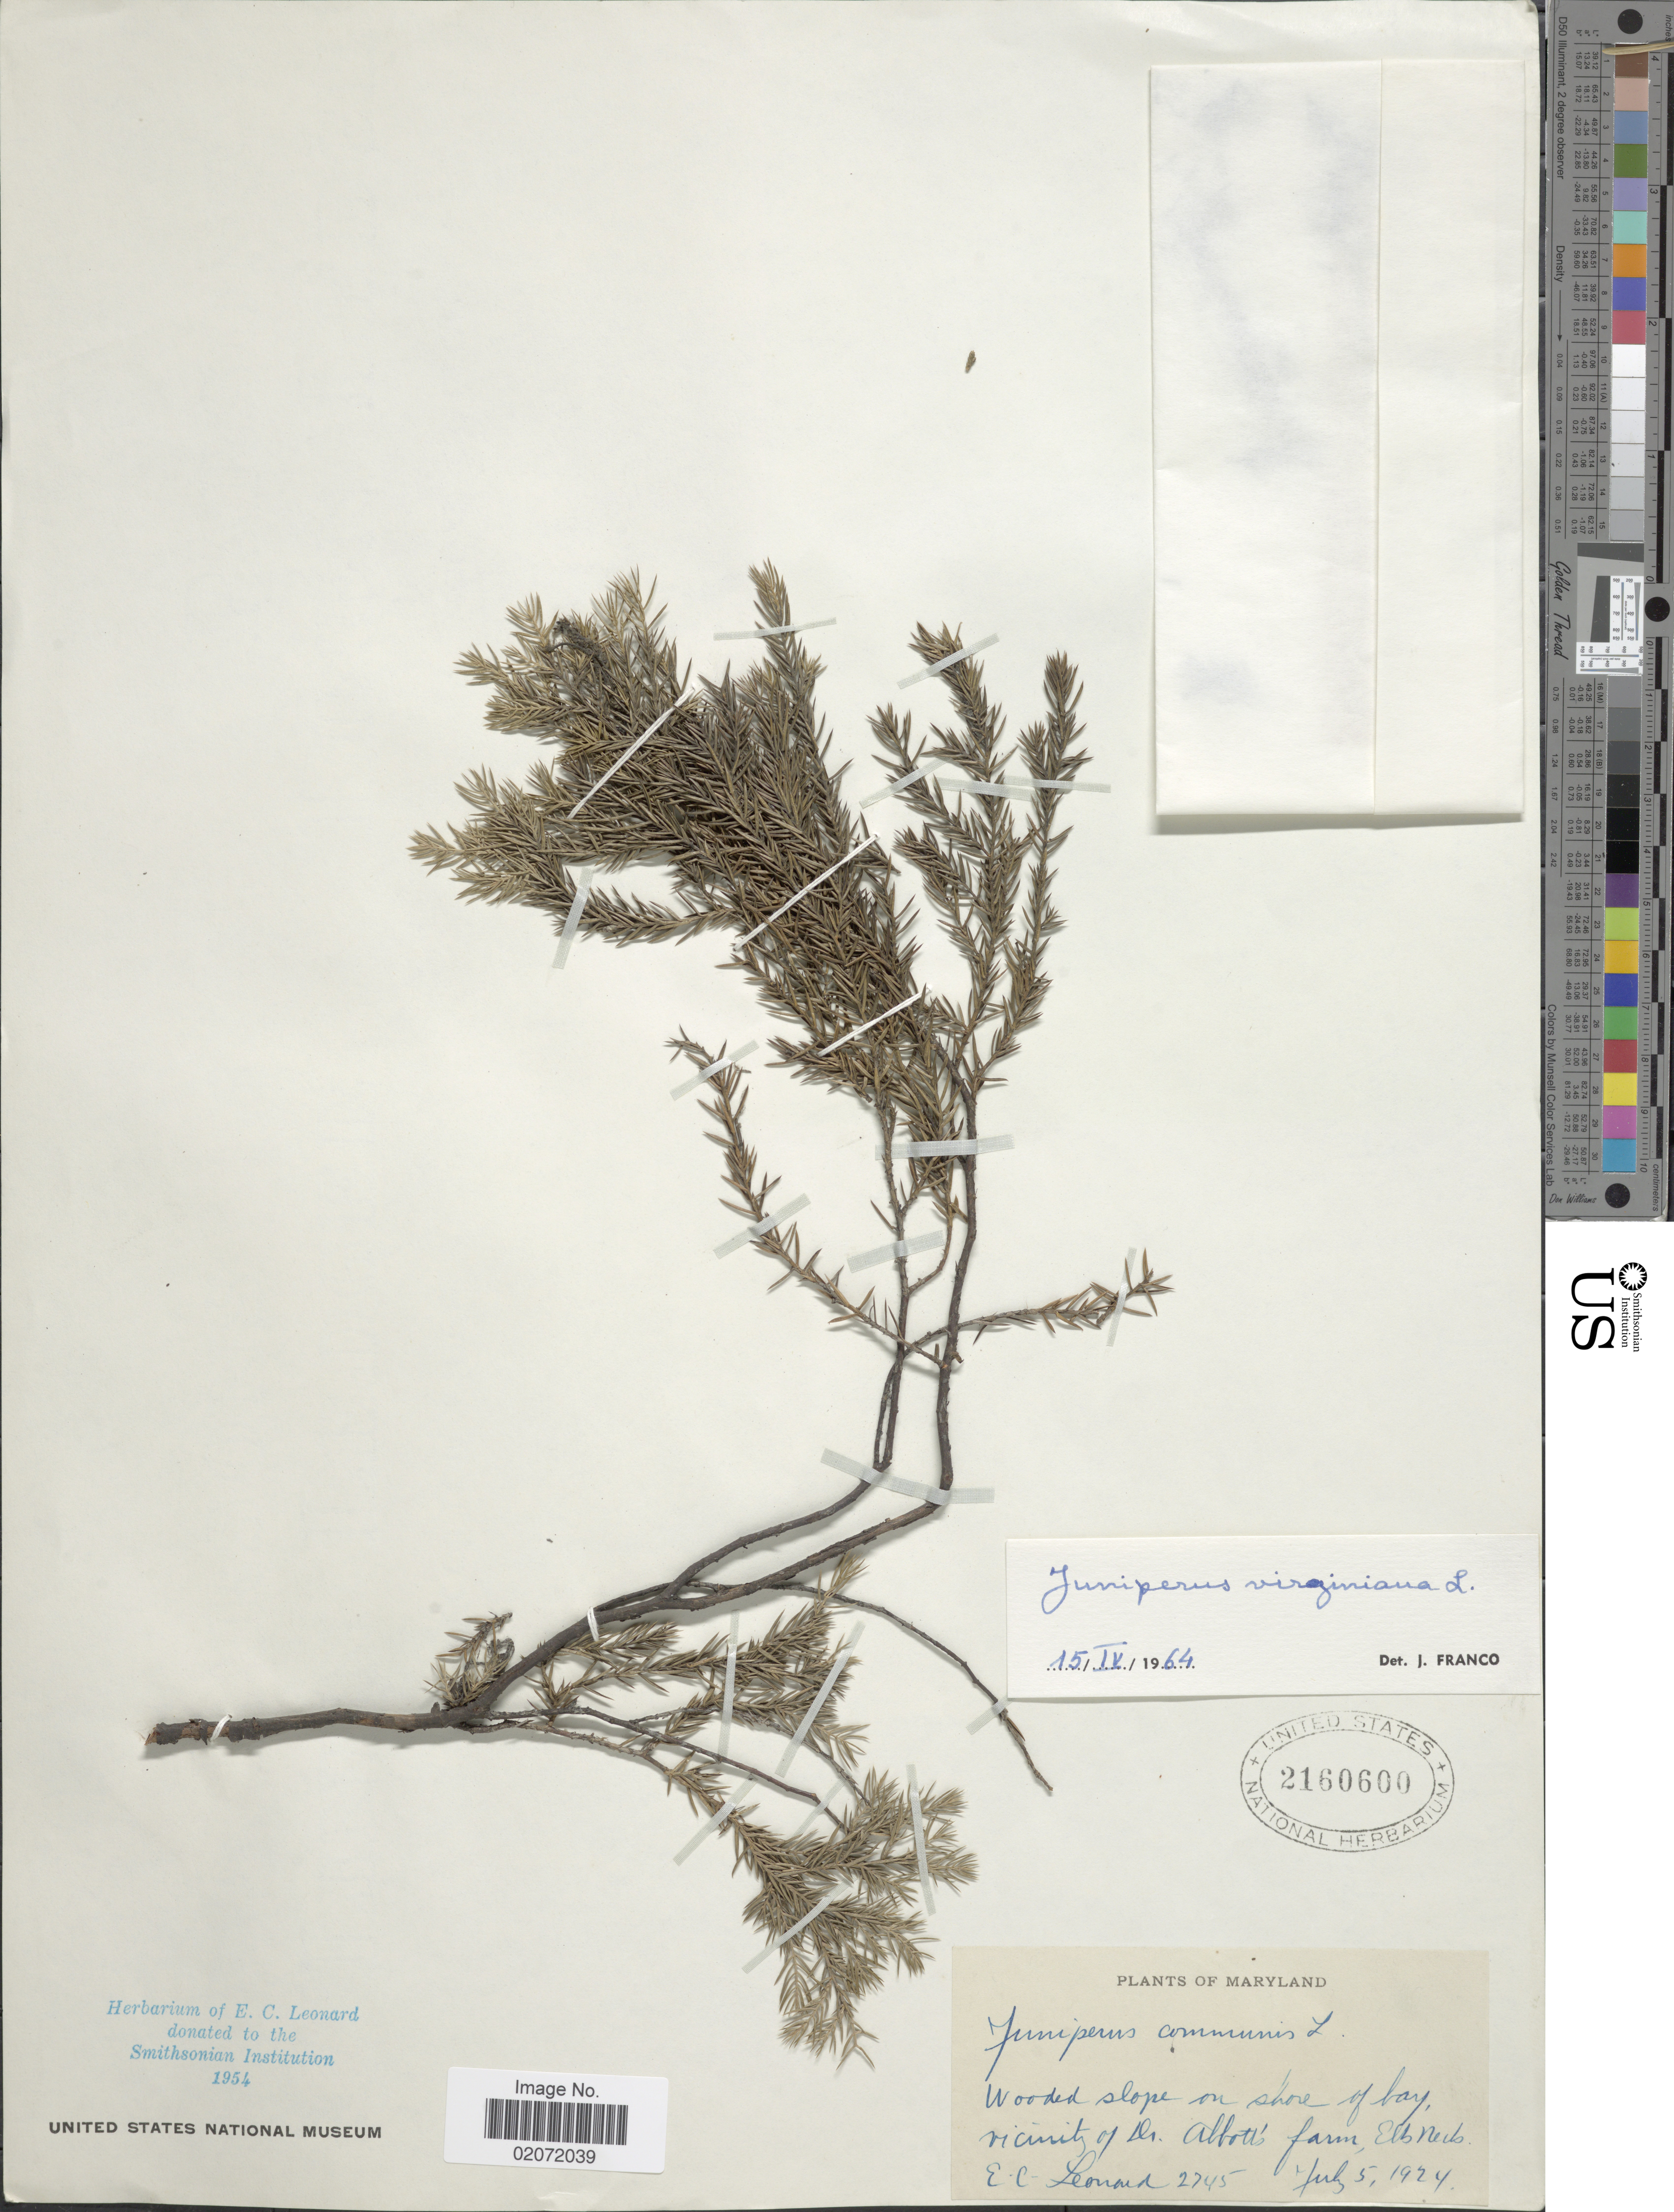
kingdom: Plantae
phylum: Tracheophyta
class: Pinopsida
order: Pinales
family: Cupressaceae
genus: Juniperus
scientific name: Juniperus virginiana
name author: L.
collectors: E. C. Leonard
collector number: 2745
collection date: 1924-07-05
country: United States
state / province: Maryland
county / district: Cecil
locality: Wooded slope on shore of bay vicinity of Dr. Abbott's farm, Elk Neck.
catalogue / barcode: US 2160600